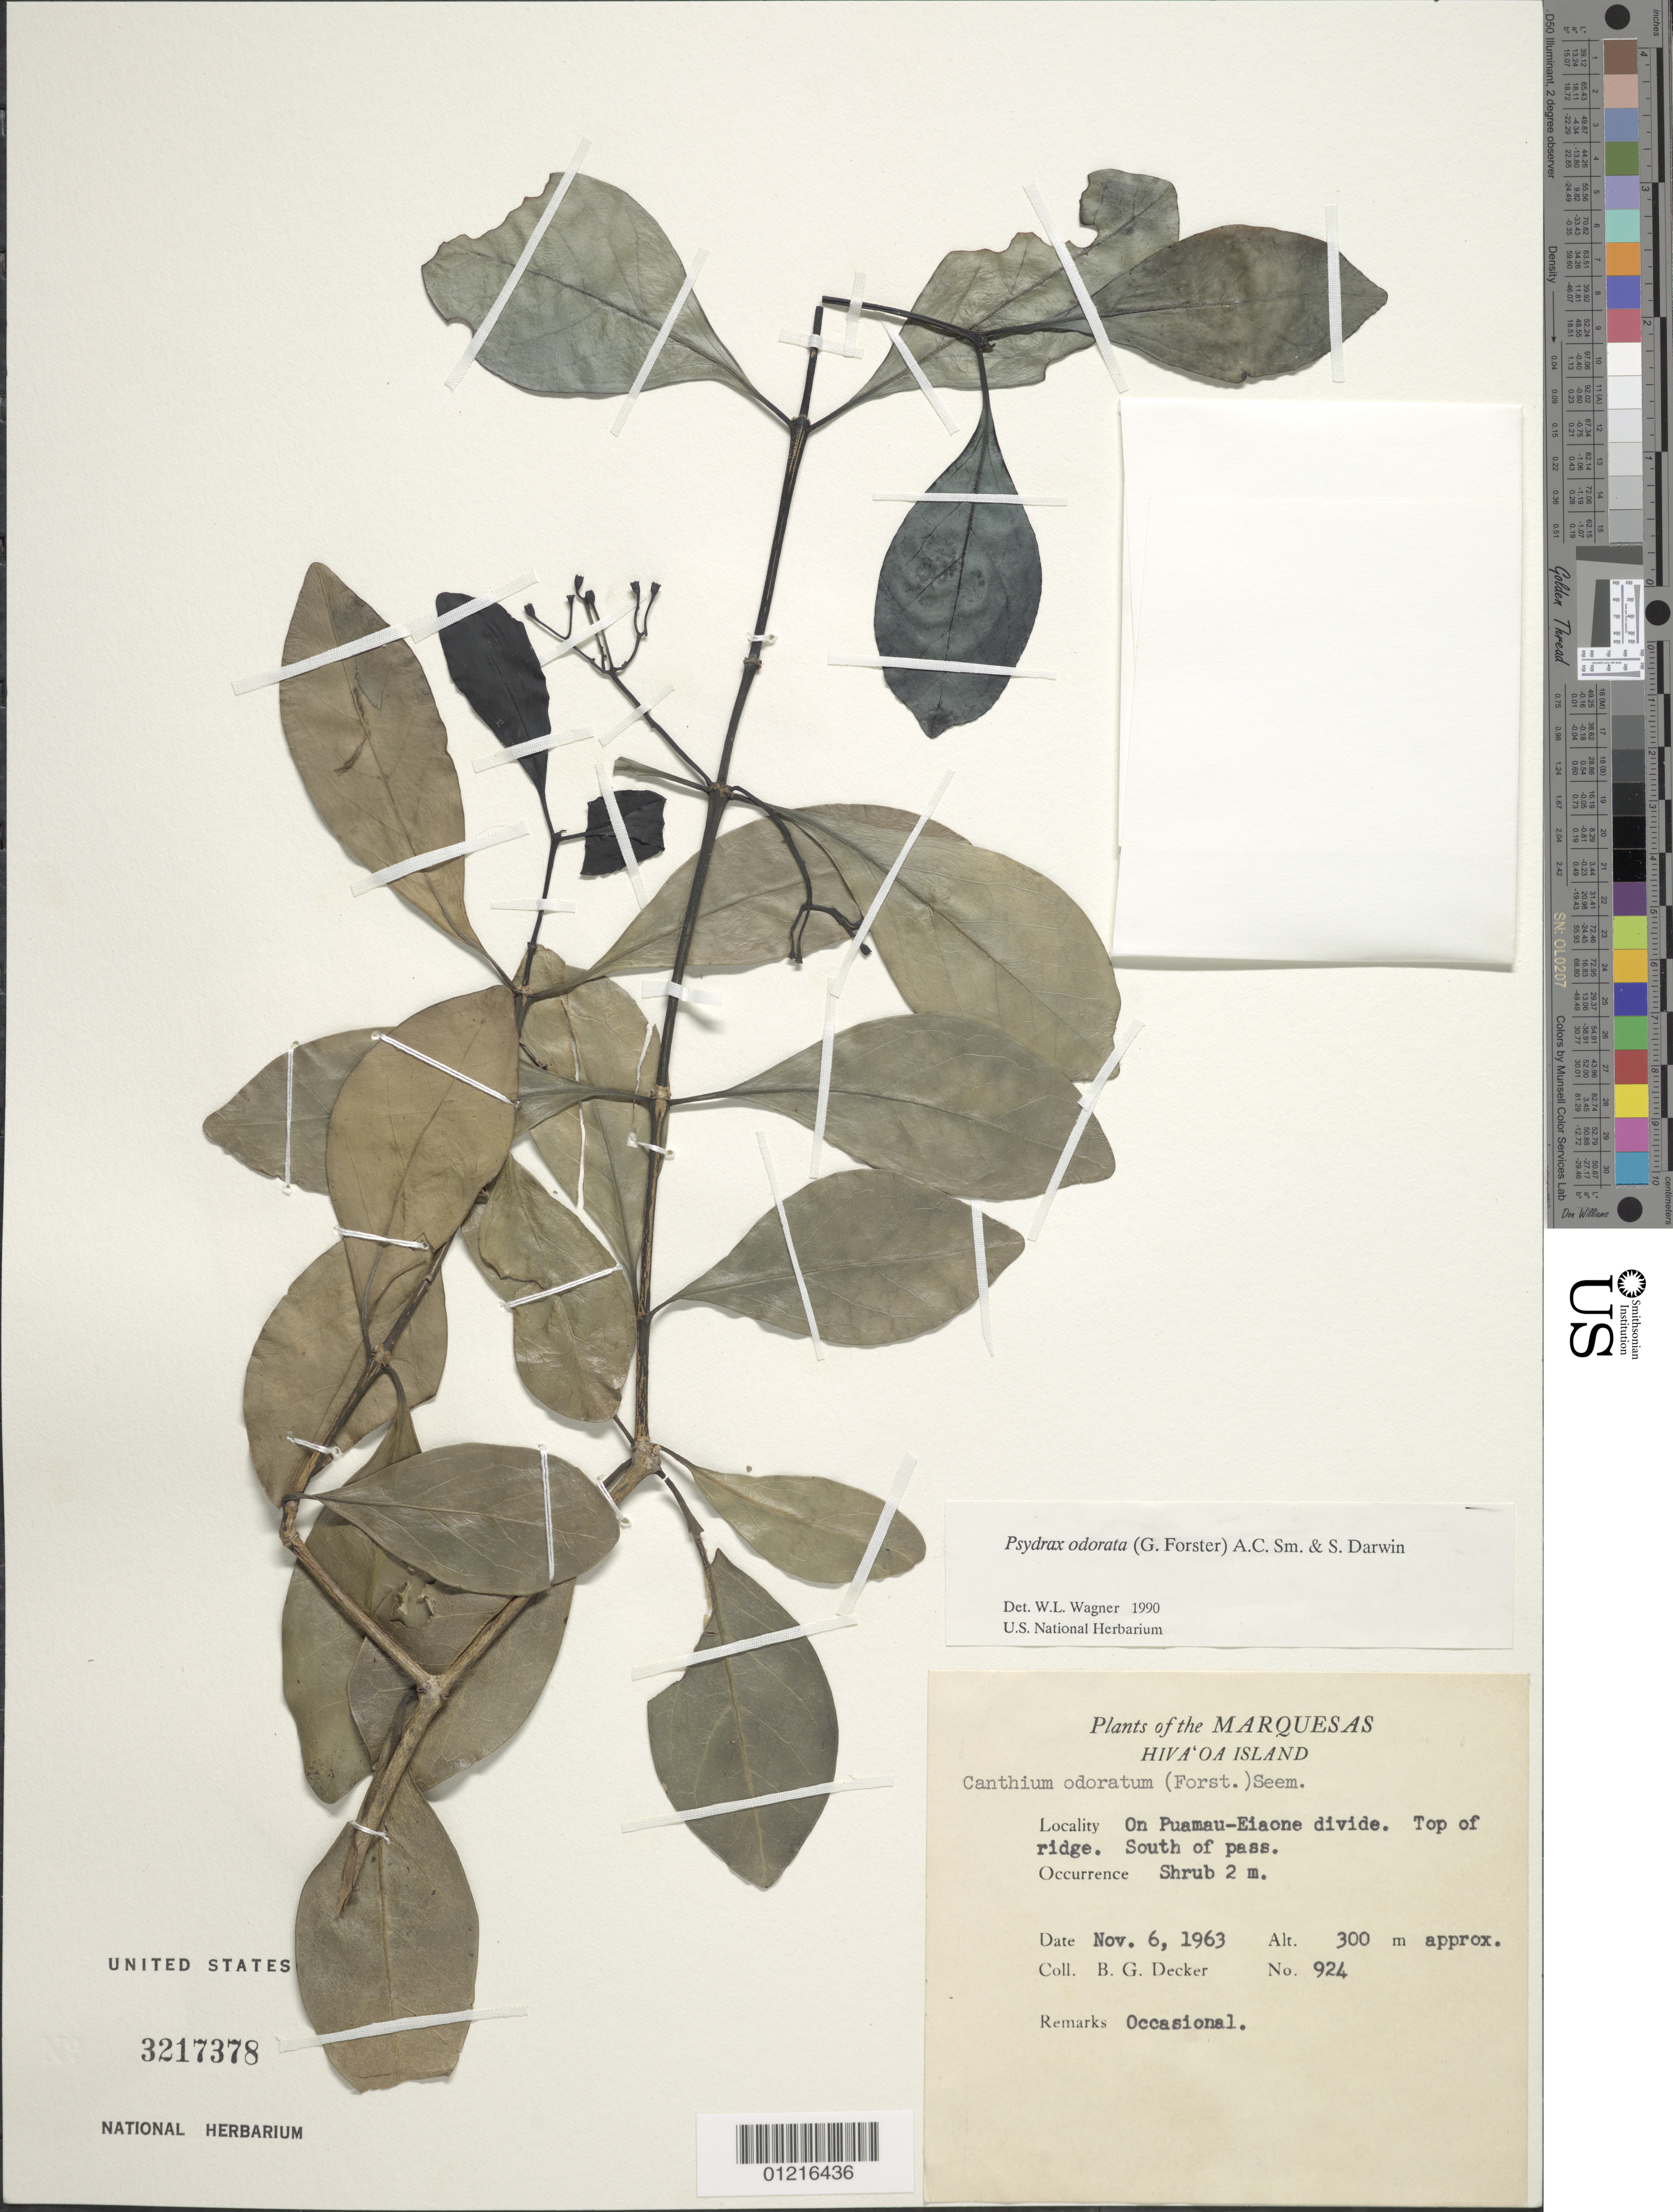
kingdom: Plantae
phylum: Tracheophyta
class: Magnoliopsida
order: Gentianales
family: Rubiaceae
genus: Psydrax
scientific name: Psydrax odorata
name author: (G. Forst.) A.C. Sm. & S.P. Darwin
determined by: Wagner, W. L., (BOT), Smithsonian Institution - National Museum of Natural History (UNITED STATES)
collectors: B. G. Decker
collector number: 924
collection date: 1963-11-06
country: French Polynesia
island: Hiva Oa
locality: Ouamau-Eiaone divide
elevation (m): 300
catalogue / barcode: US 3217378